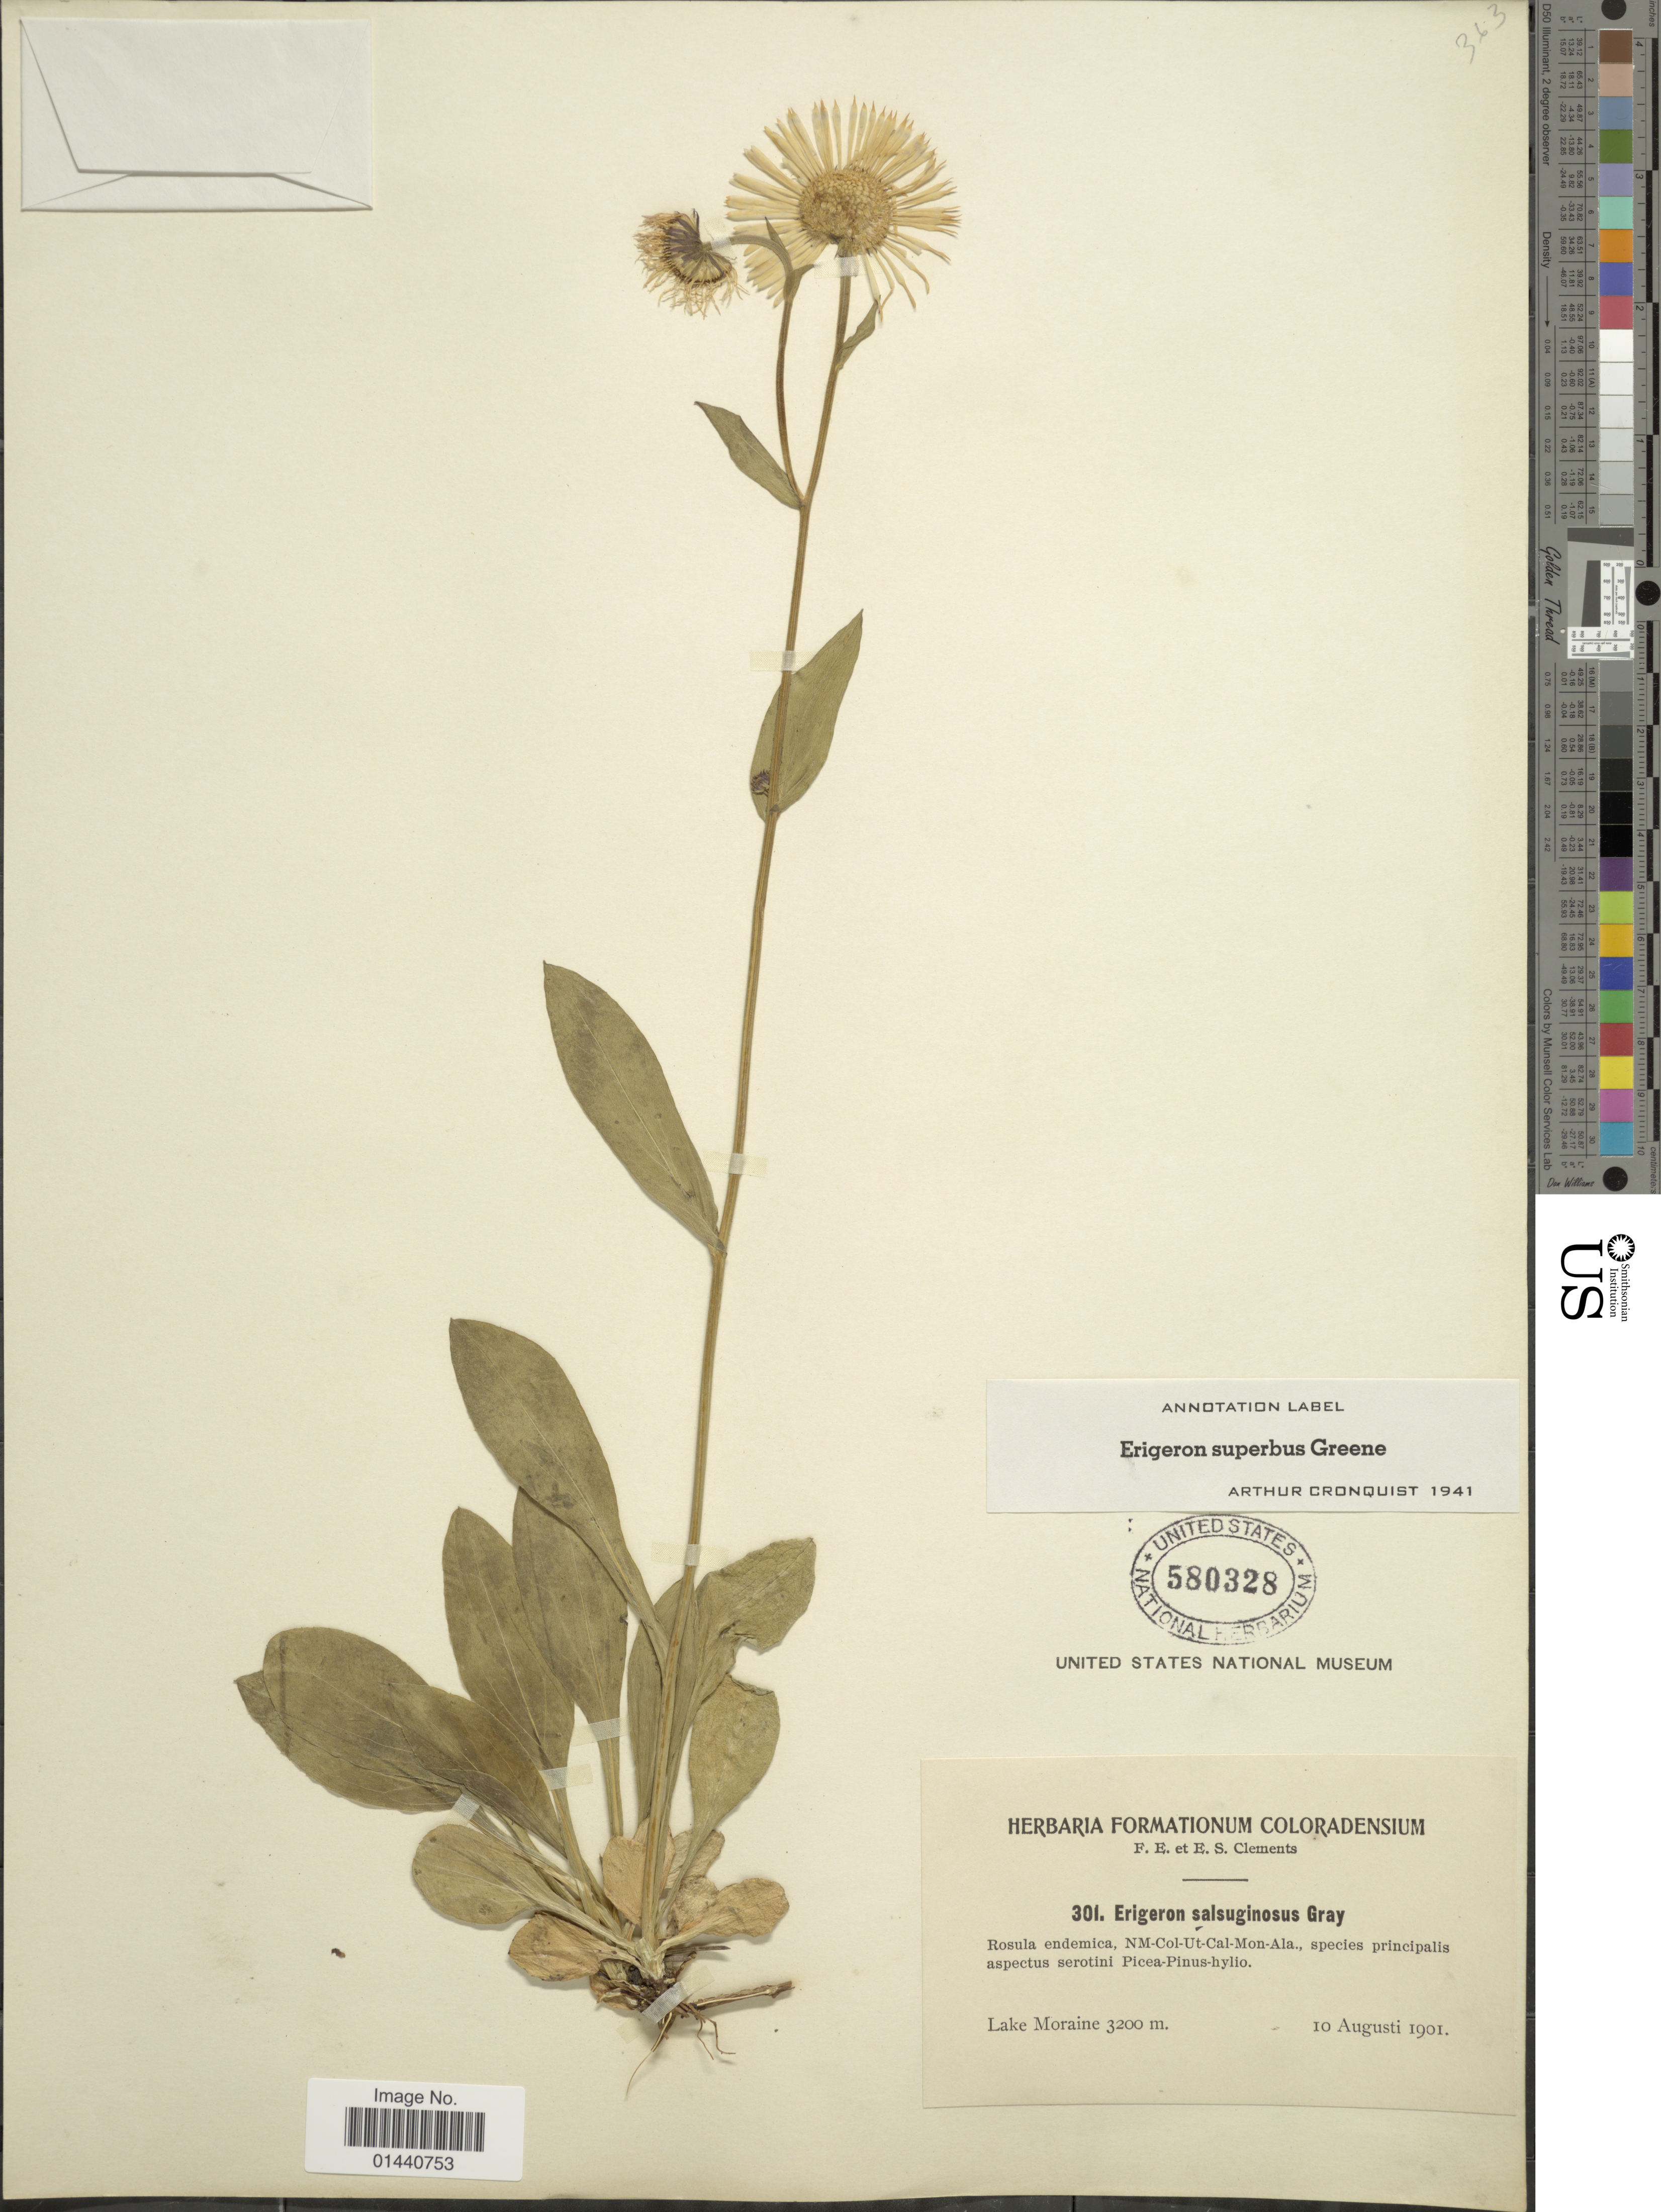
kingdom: Plantae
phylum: Tracheophyta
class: Magnoliopsida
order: Asterales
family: Asteraceae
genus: Erigeron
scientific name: Erigeron superbus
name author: Greene ex Rydb.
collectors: F. E. Clements & E. S. Clements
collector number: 301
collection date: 1901-08-10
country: United States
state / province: Colorado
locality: NM-Col-Ut-Cal-Mon-Ala. Lake Moraine.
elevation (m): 3200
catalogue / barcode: US 580328